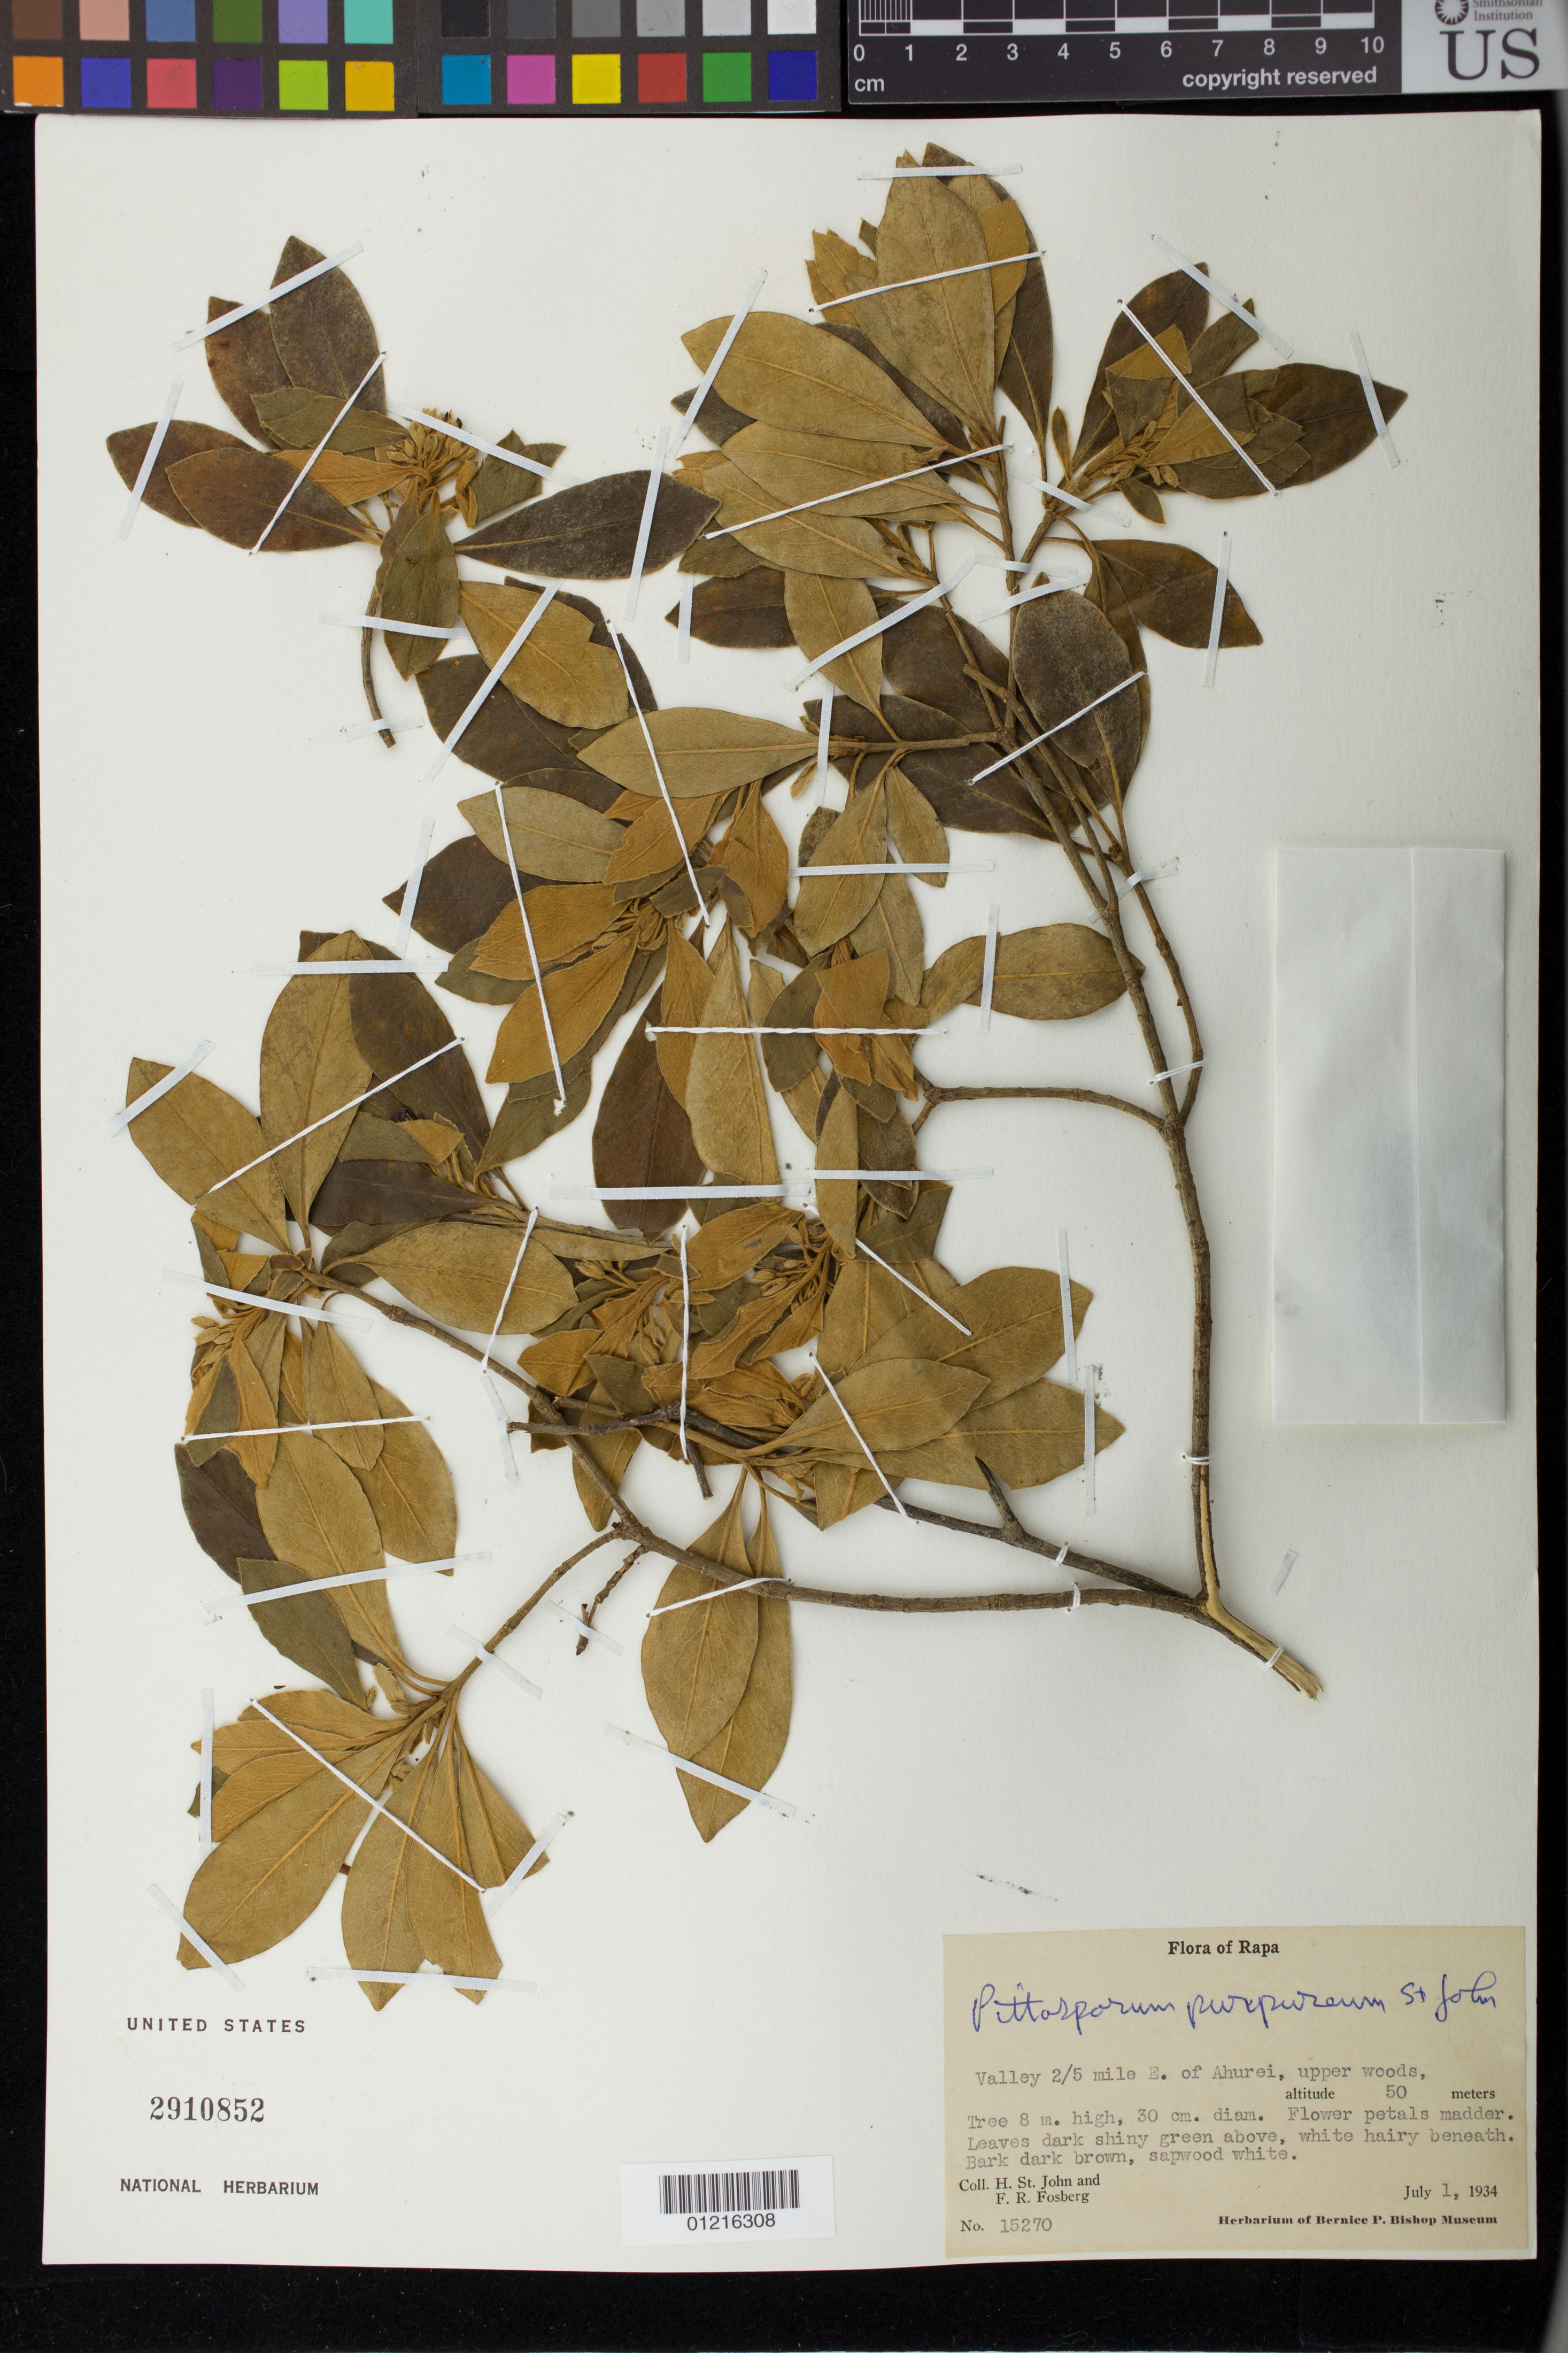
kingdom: Plantae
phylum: Tracheophyta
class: Magnoliopsida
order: Apiales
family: Pittosporaceae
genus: Pittosporum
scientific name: Pittosporum purpureum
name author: H. St. John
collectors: H. St. John & F. R. Fosberg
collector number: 15270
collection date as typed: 01 Jul 1934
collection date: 1934-07-01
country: French Polynesia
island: Rapa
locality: Rapa isl. [Tubuai Is.]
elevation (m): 50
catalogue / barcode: US 2910852